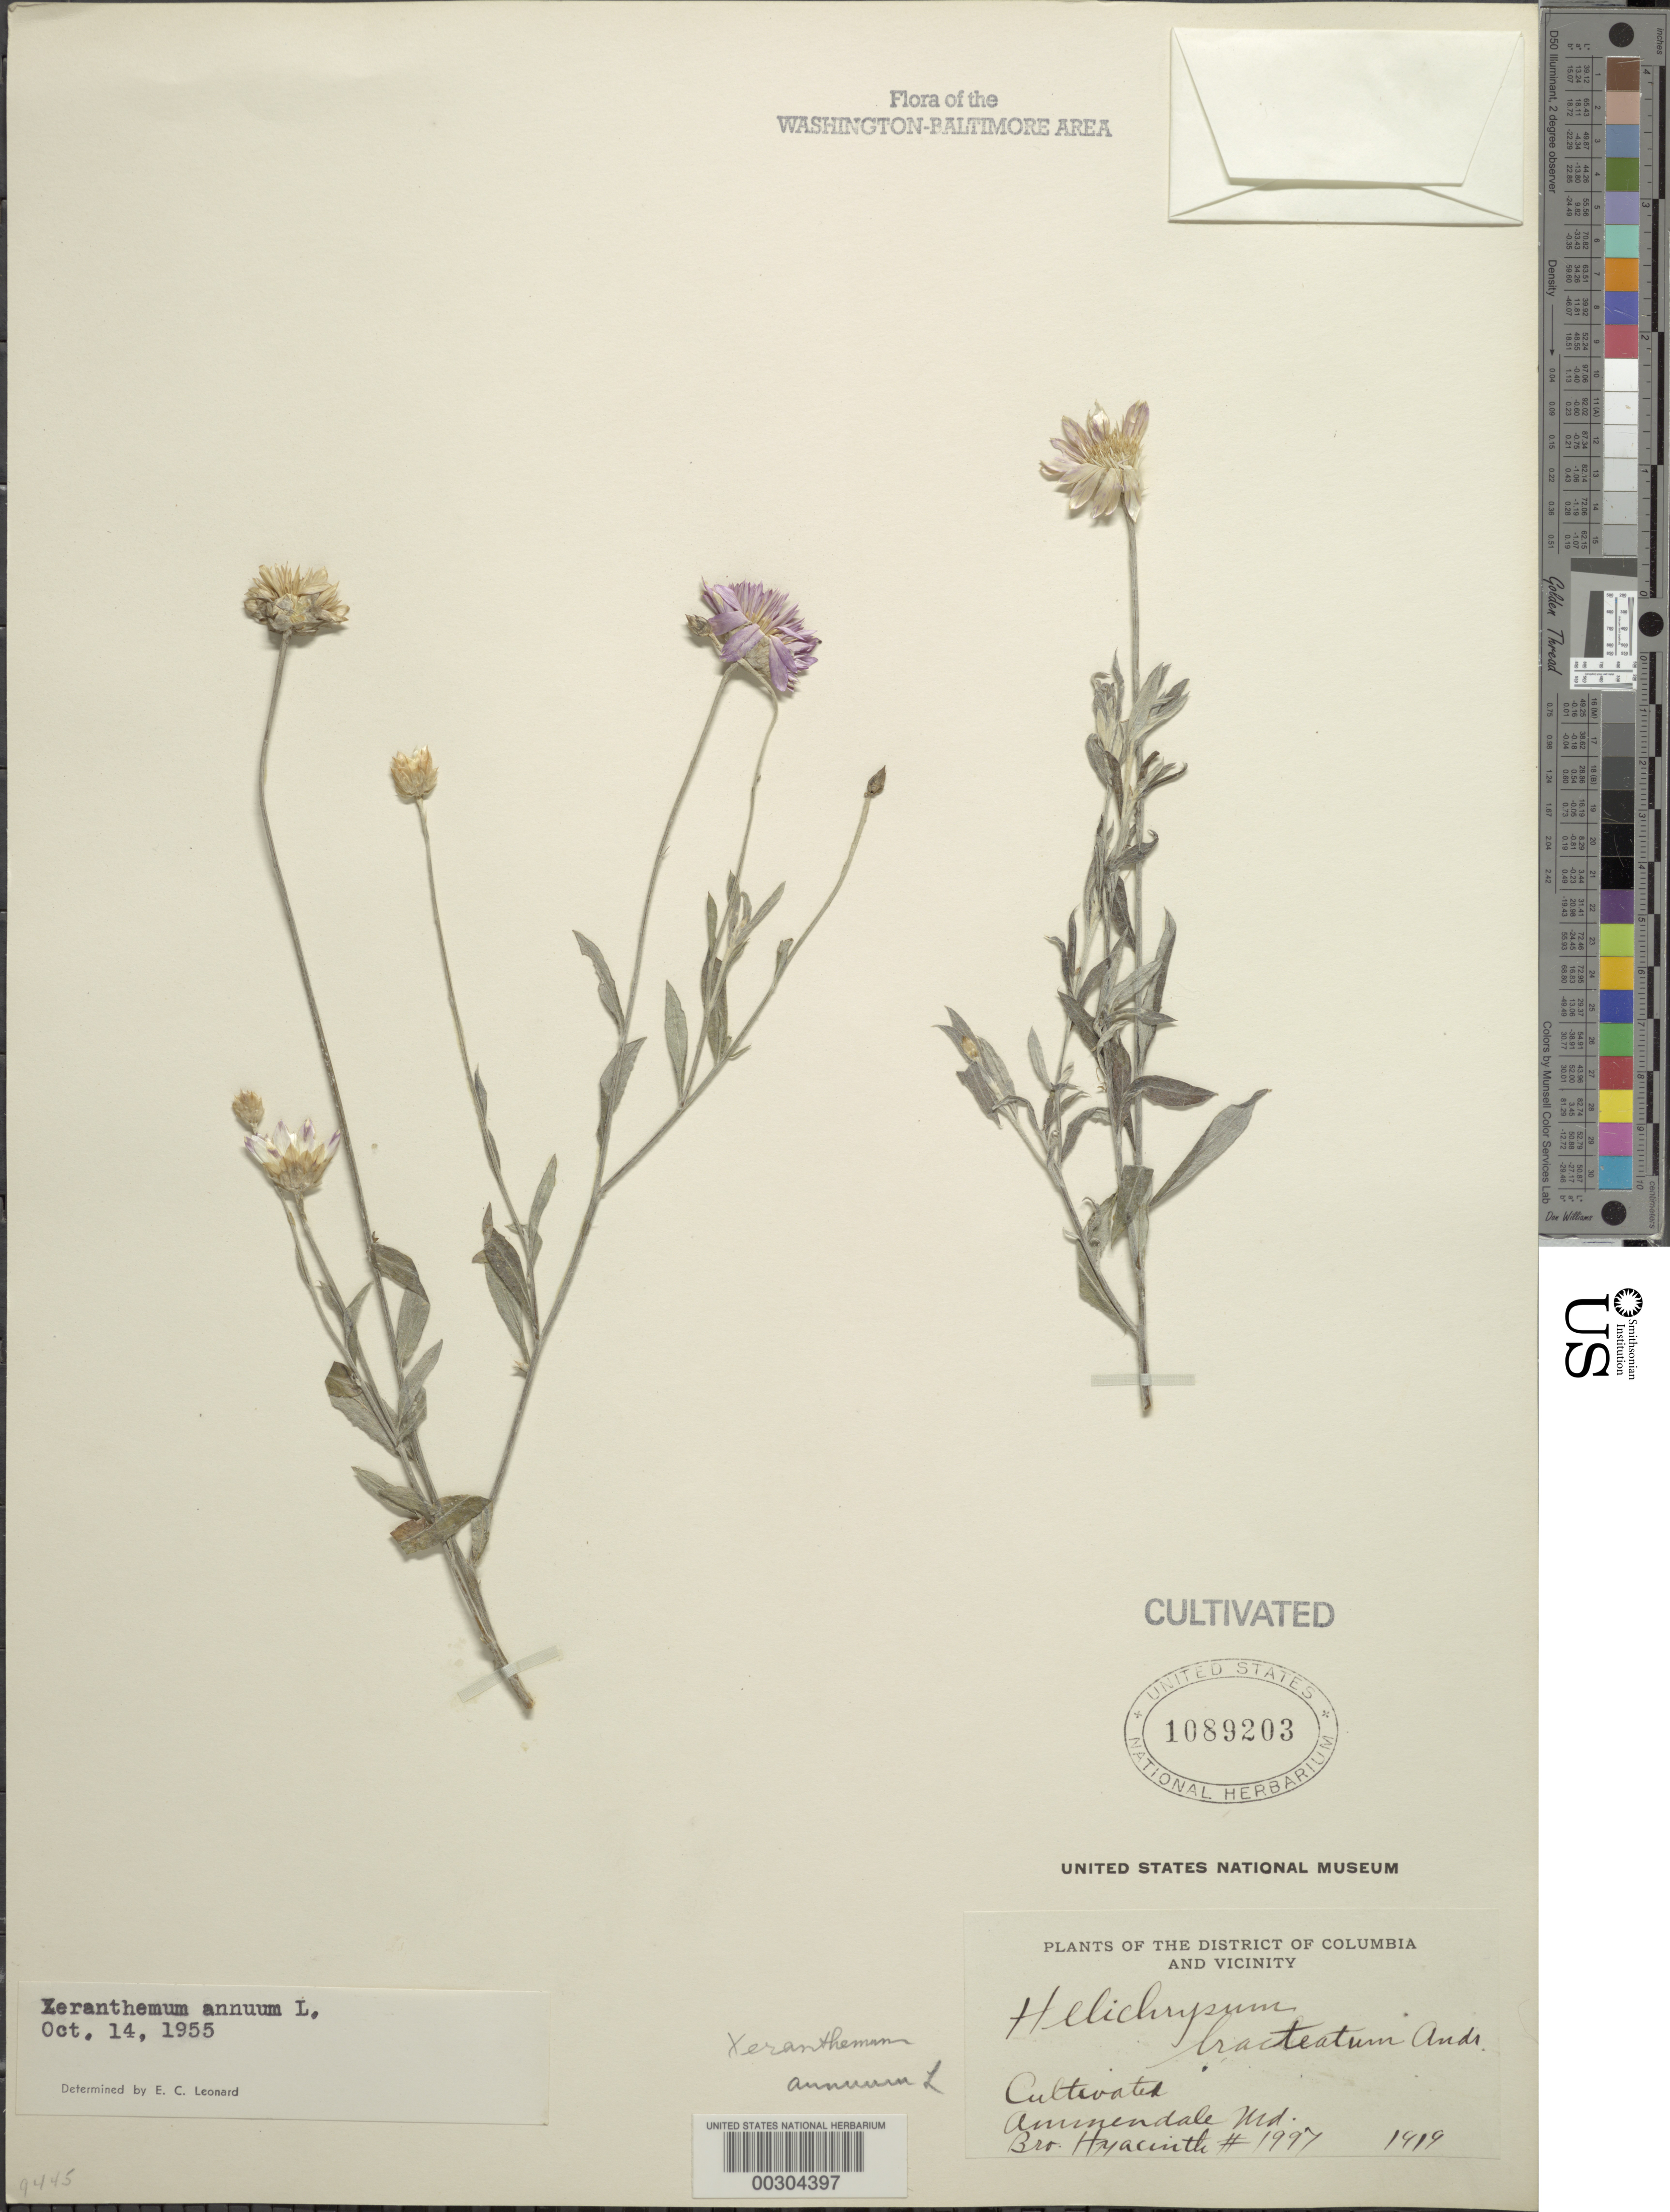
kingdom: Plantae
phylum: Tracheophyta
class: Magnoliopsida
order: Asterales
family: Asteraceae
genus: Xeranthemum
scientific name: Xeranthemum annuum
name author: L.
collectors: F. Hyacinth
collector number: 1997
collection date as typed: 1919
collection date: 1919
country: United States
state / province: Maryland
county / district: Prince George's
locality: Ammendale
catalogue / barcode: US 1089203